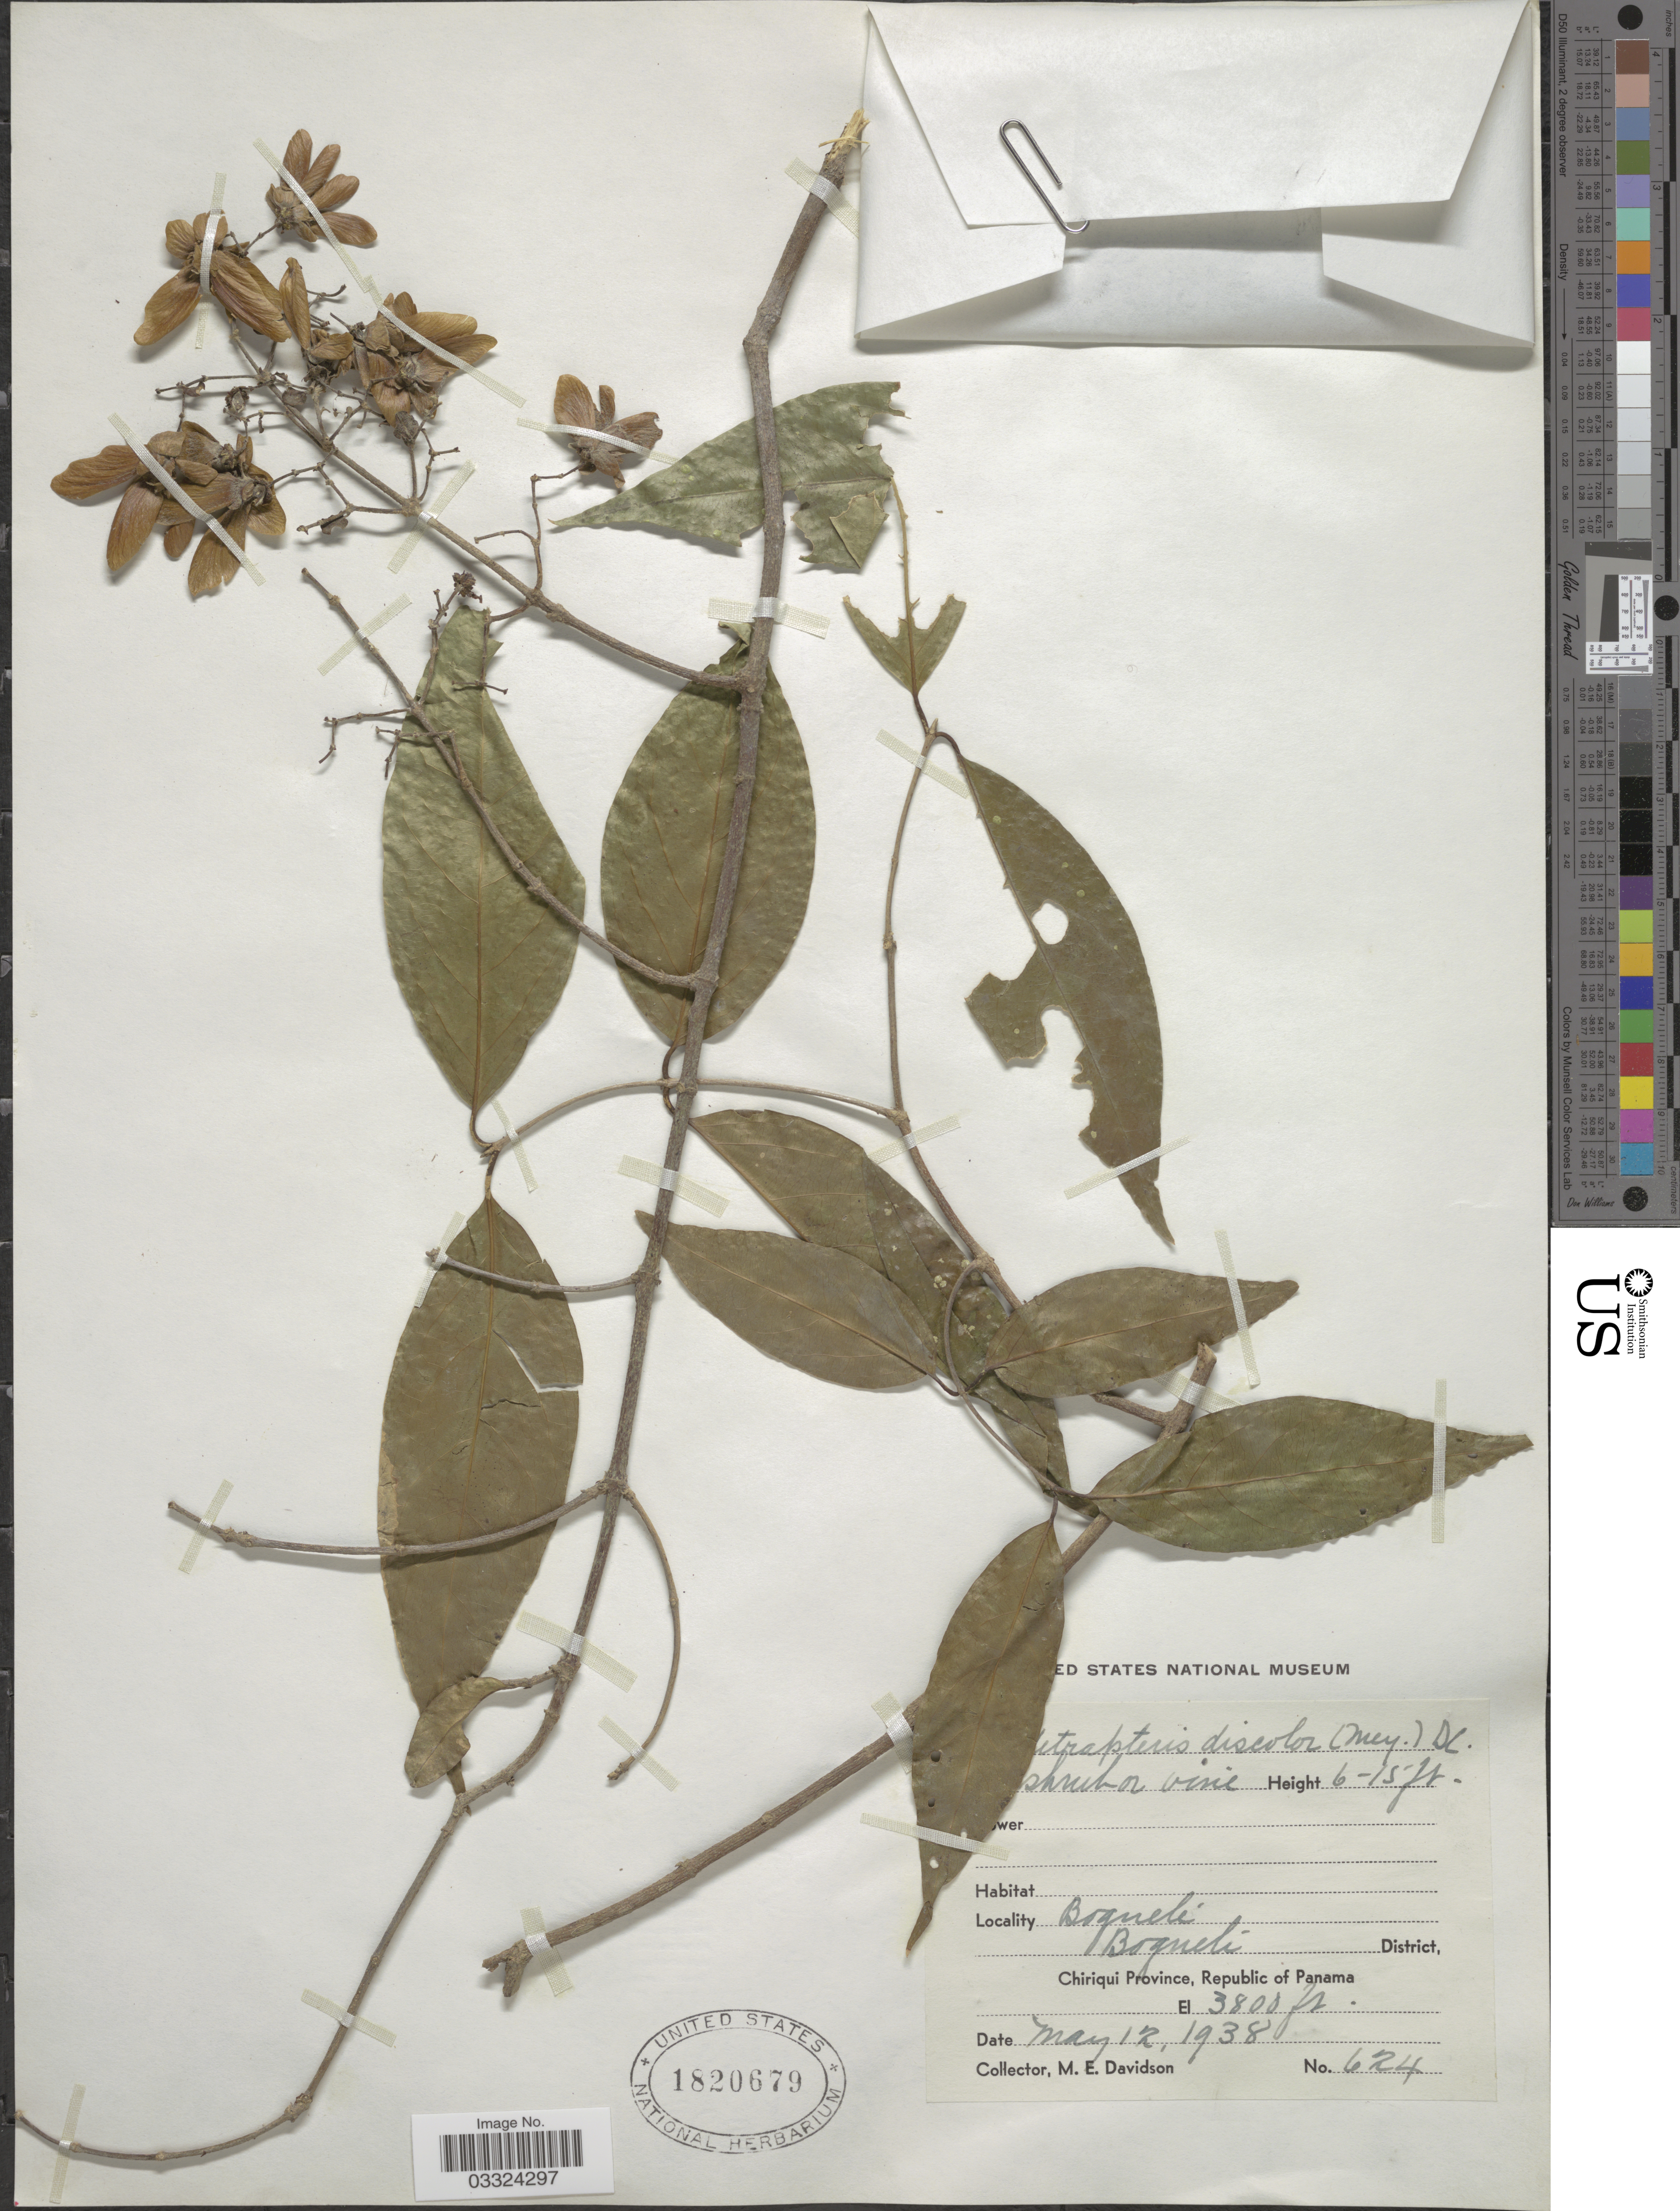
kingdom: Plantae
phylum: Tracheophyta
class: Magnoliopsida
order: Malpighiales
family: Malpighiaceae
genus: Tetrapterys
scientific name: Tetrapterys discolor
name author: (G. Mey.) DC.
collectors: M. E. Davidson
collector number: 624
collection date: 1938-05-12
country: Panama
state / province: Chiriqui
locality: Boquete. Boquete District.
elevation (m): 1158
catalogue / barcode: US 1820679